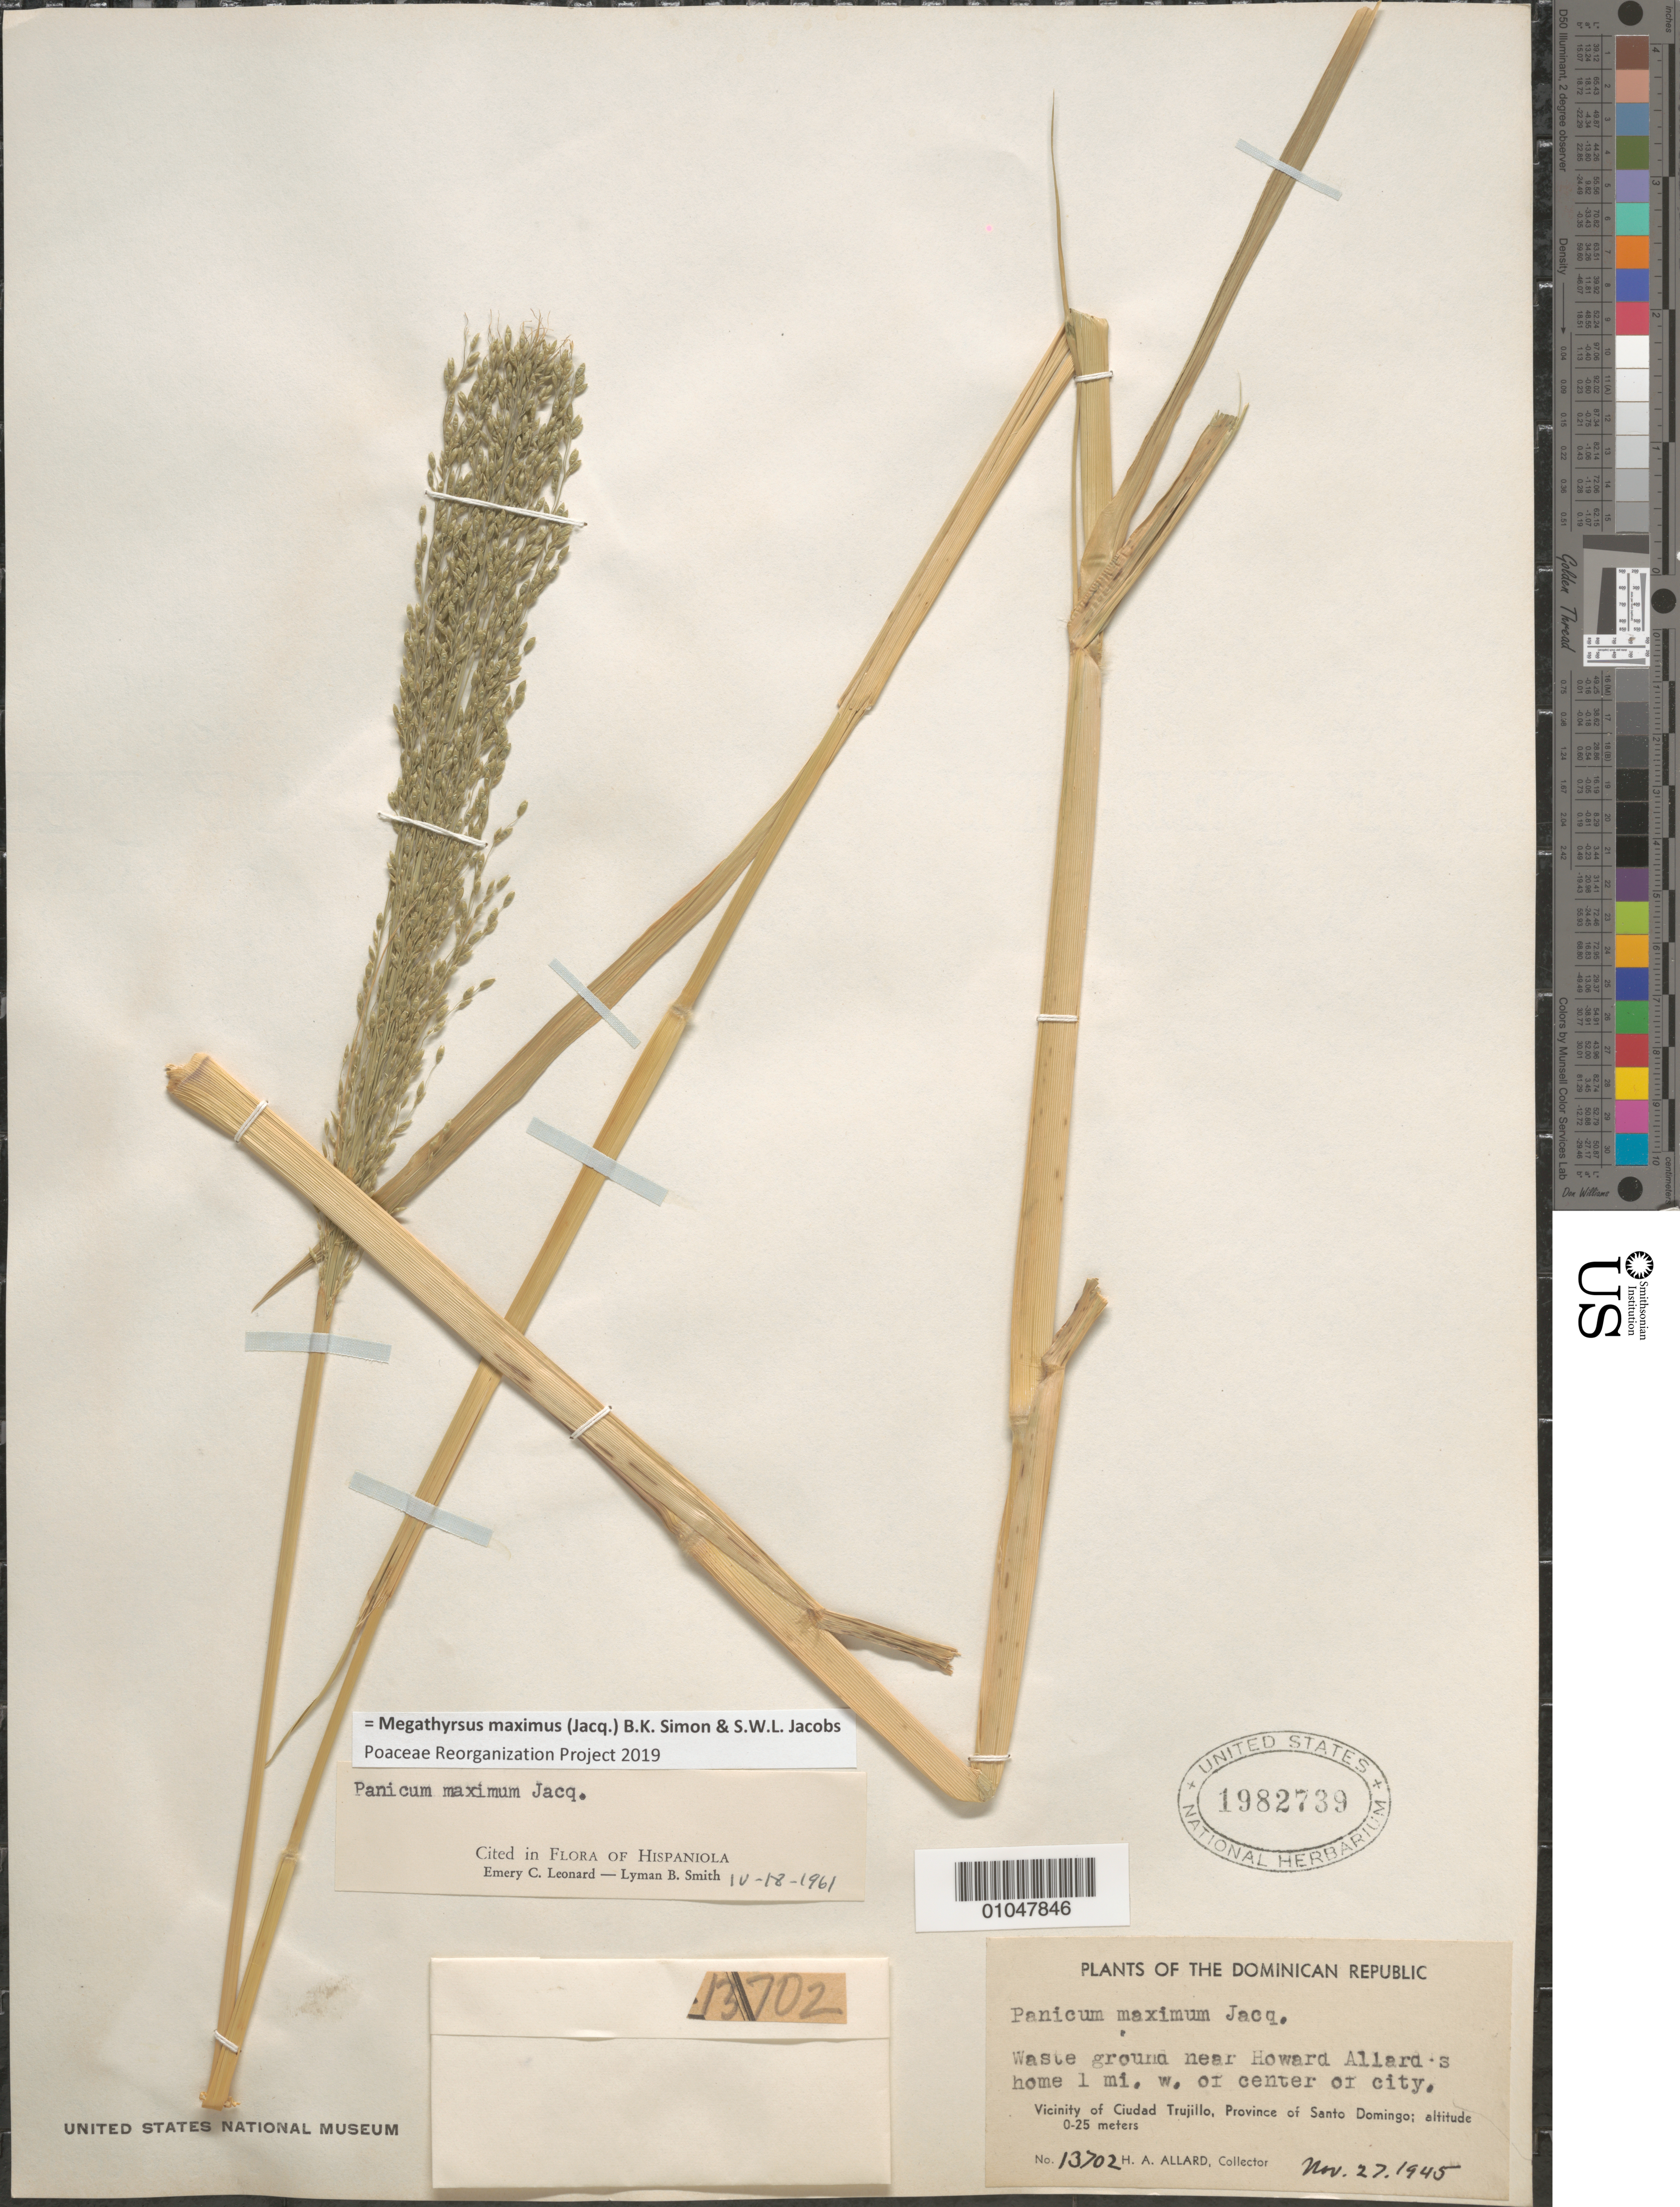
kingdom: Plantae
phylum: Tracheophyta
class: Liliopsida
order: Poales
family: Poaceae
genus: Panicum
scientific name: Panicum maximum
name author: Jacq.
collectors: H. A. Allard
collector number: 13702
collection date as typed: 27 Nov 1945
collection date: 1945-11-27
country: Dominican Republic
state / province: Distrito Nacional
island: Hispaniola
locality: Waste ground near Howard Allard's hoem 1 mi. W of center of Santo Domingo city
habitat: waste ground near home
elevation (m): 0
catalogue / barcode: US 1982739